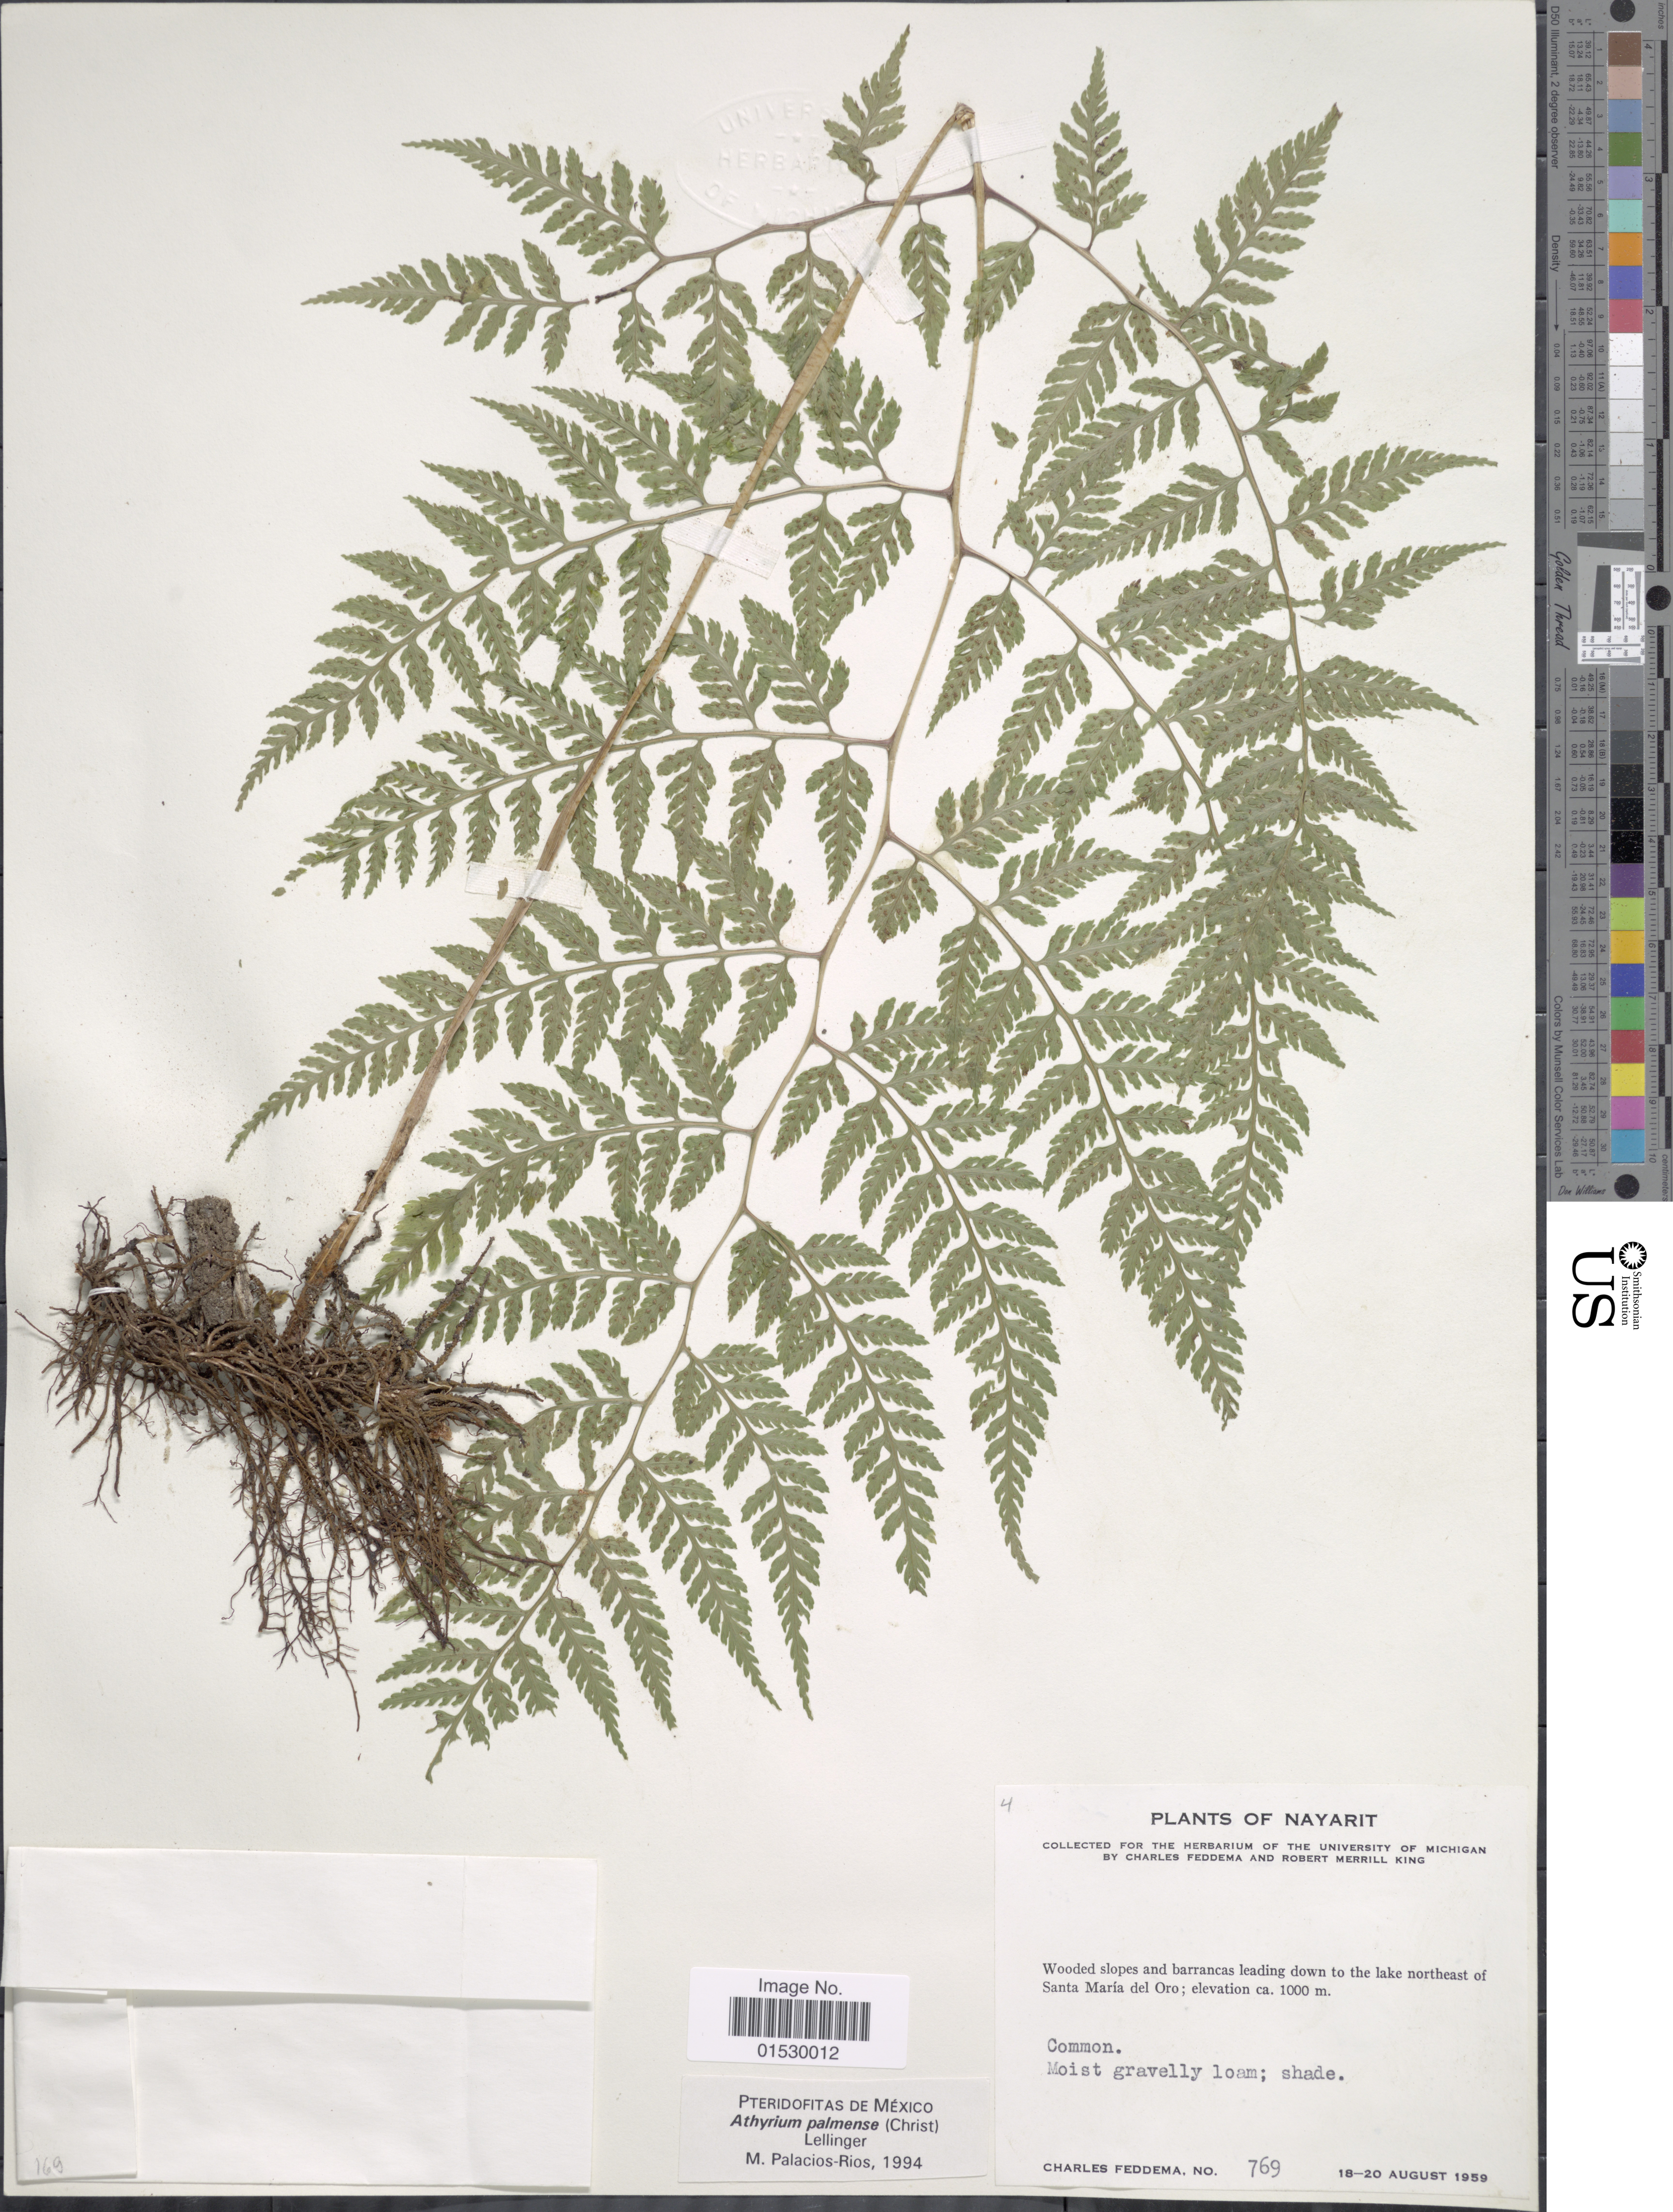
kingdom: Plantae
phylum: Tracheophyta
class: Polypodiopsida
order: Polypodiales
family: Athyriaceae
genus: Athyrium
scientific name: Athyrium palmense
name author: (Christ) Lellinger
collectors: C. Feddema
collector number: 769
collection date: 1959-08-18/1959-08-20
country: Mexico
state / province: Nayarit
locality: Wooded slopes and barrancas leading down to the lake northeast of Santa Maria del Oro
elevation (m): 1000